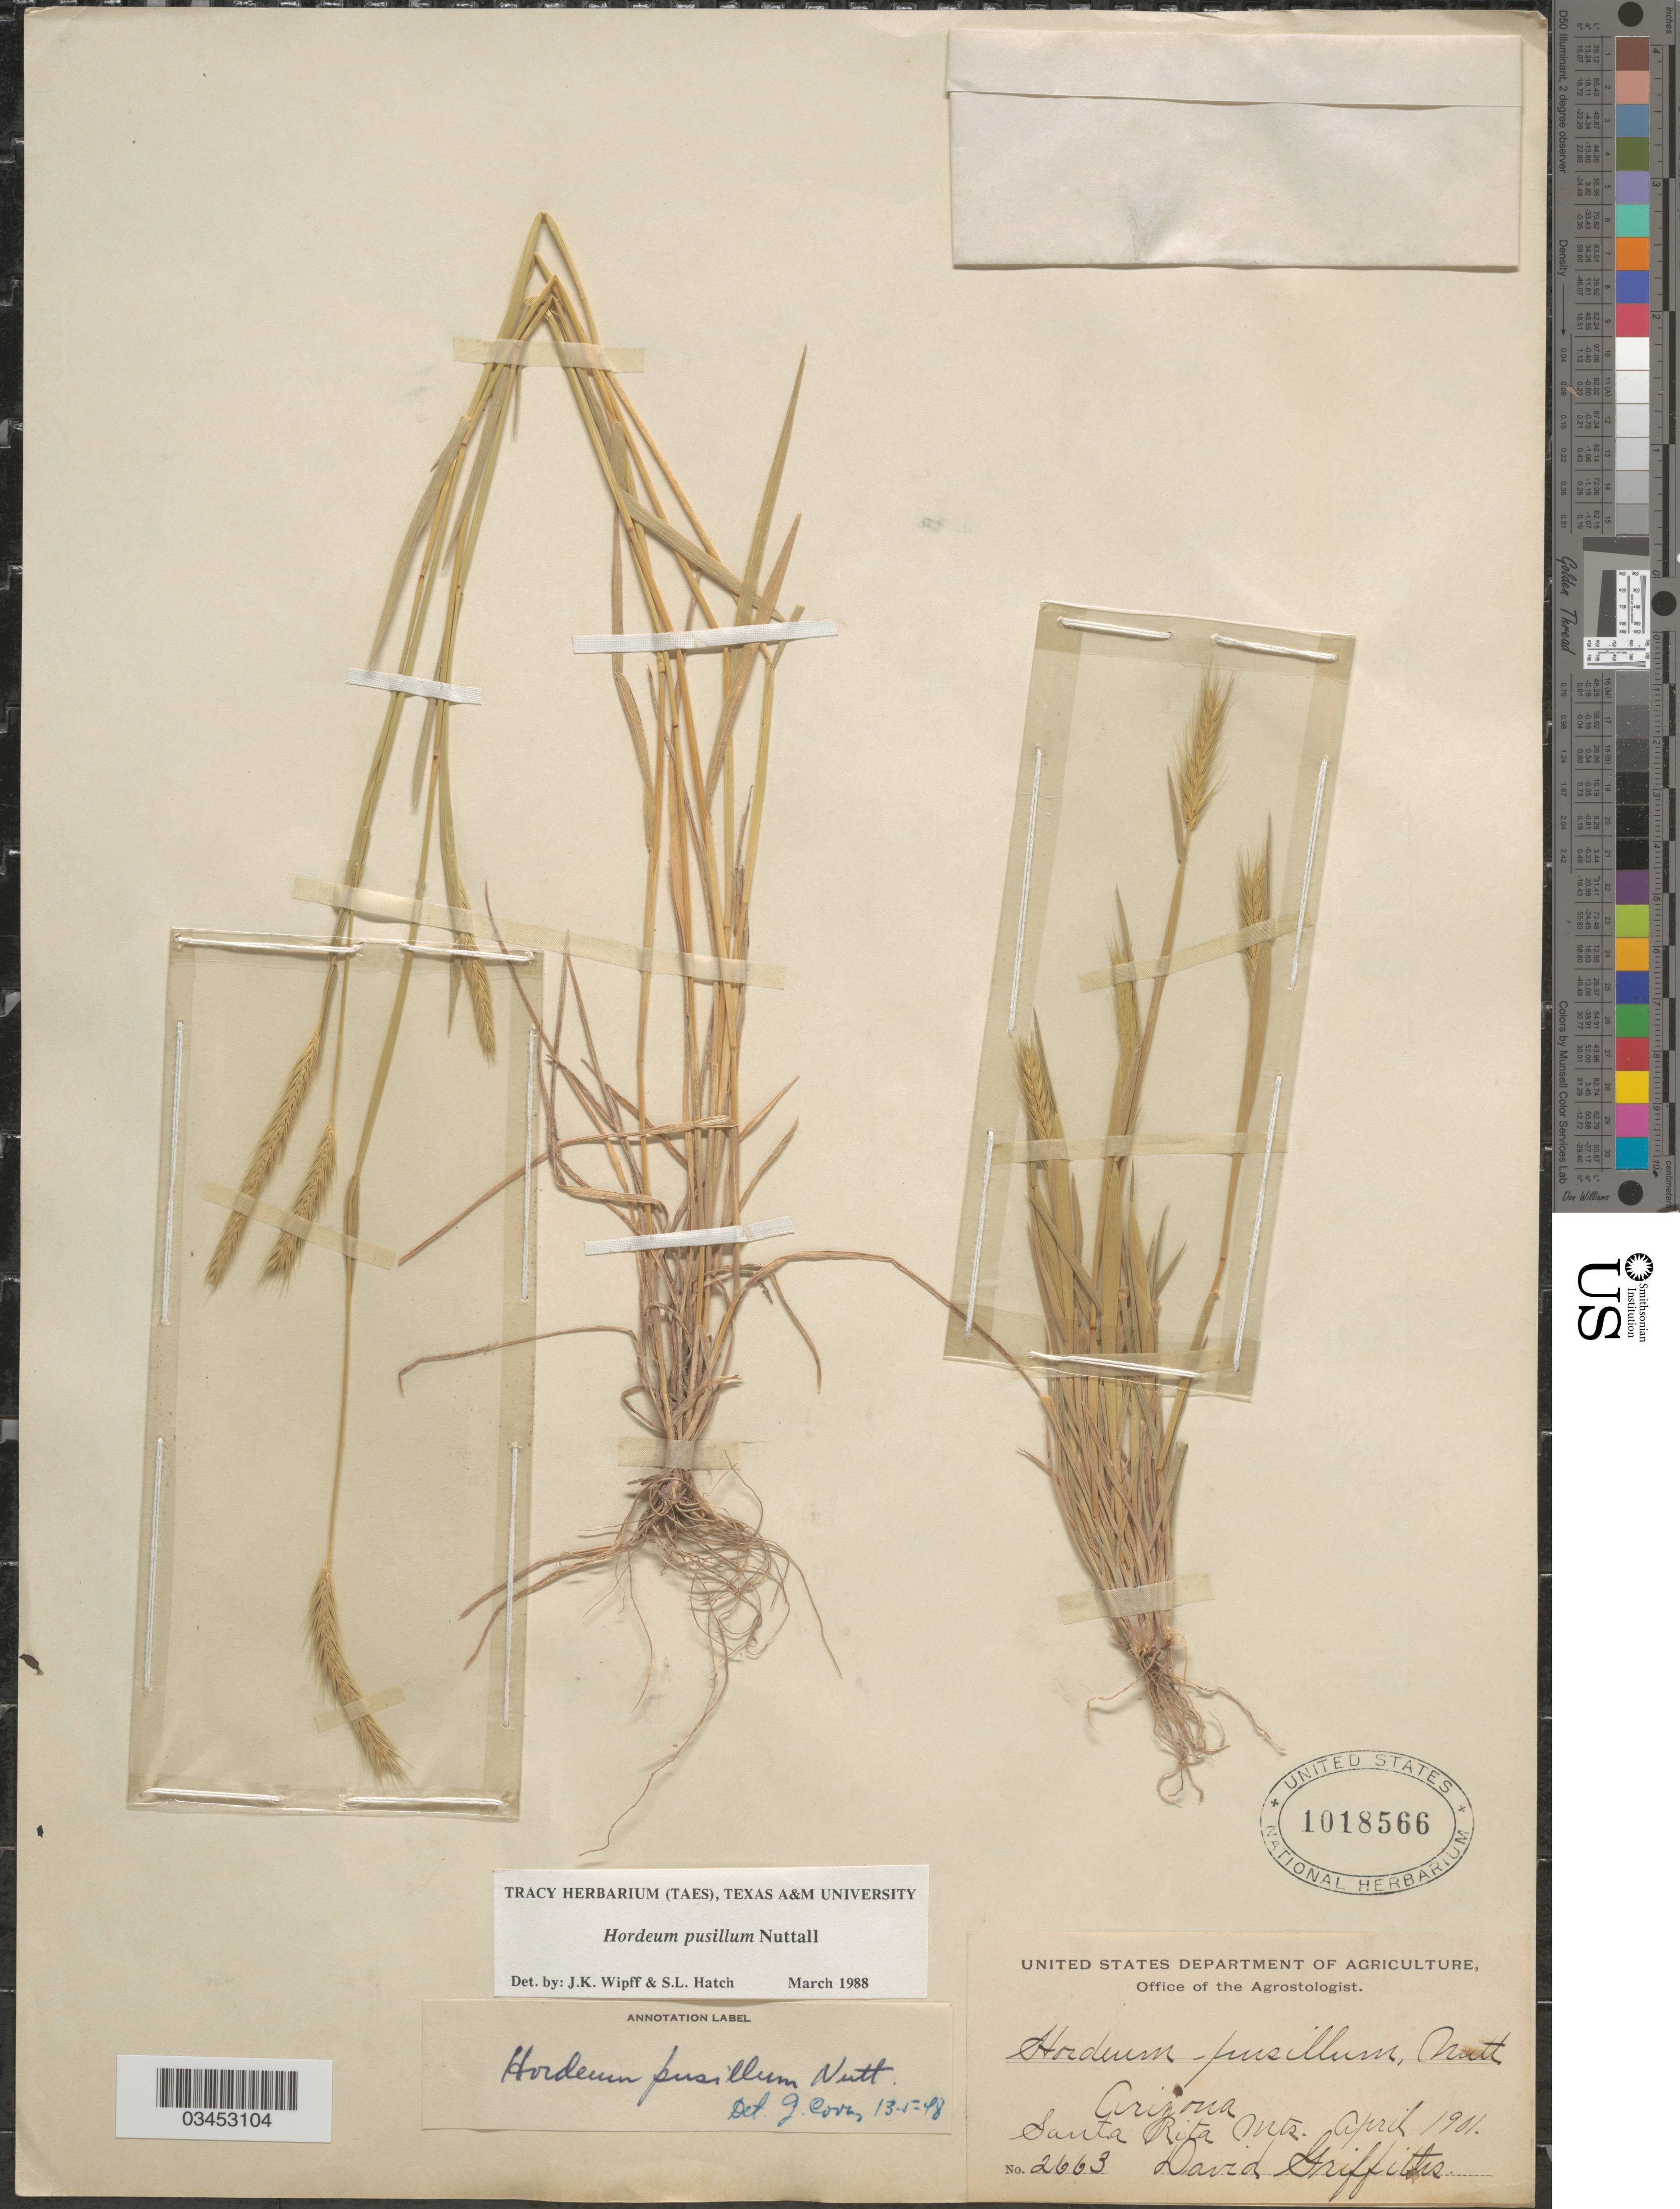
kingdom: Plantae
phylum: Tracheophyta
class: Liliopsida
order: Poales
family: Poaceae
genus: Hordeum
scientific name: Hordeum pusillum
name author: Nutt.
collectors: D. Griffiths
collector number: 2663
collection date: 1901-04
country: United States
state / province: Arizona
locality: Santa Rita Mts.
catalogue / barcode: US 1018566